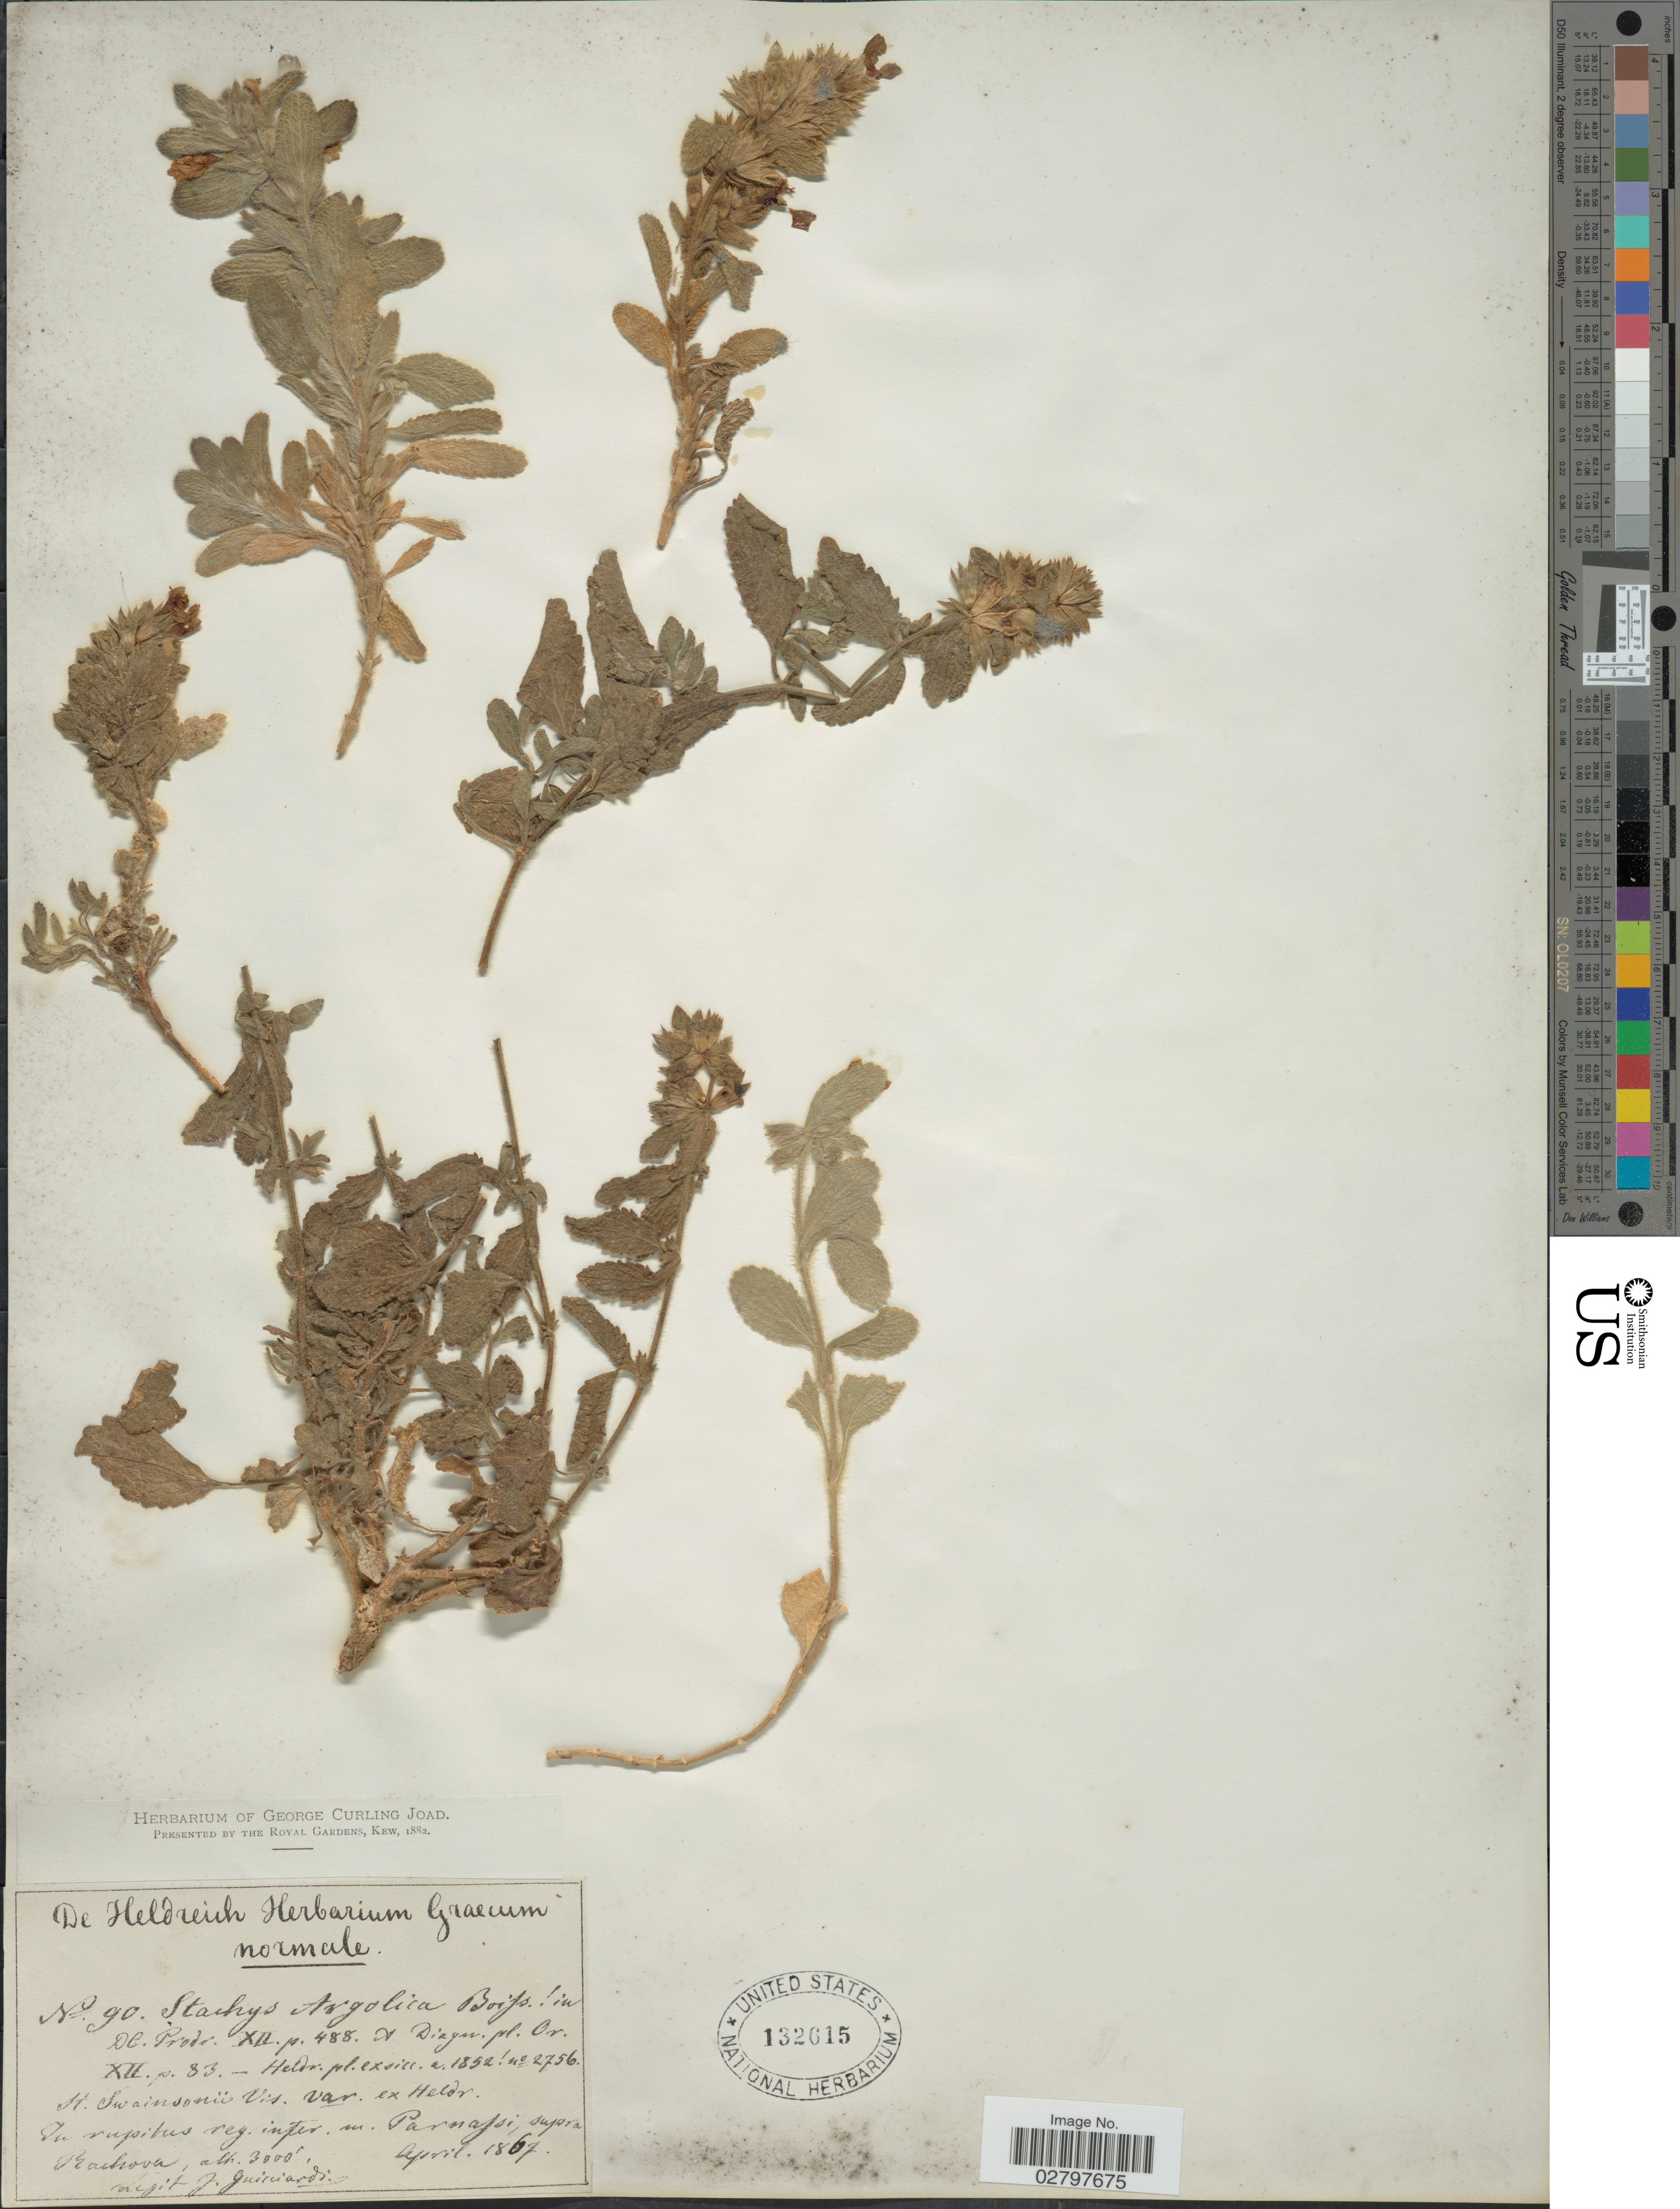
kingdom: Plantae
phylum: Tracheophyta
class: Magnoliopsida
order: Lamiales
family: Lamiaceae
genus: Stachys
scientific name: Stachys argolica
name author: Boiss.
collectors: J. Guiciardi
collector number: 90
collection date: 1867-04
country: Greece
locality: In rupibus reg. inter in Parnassi, supra Rachova.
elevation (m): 914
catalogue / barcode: US 132615